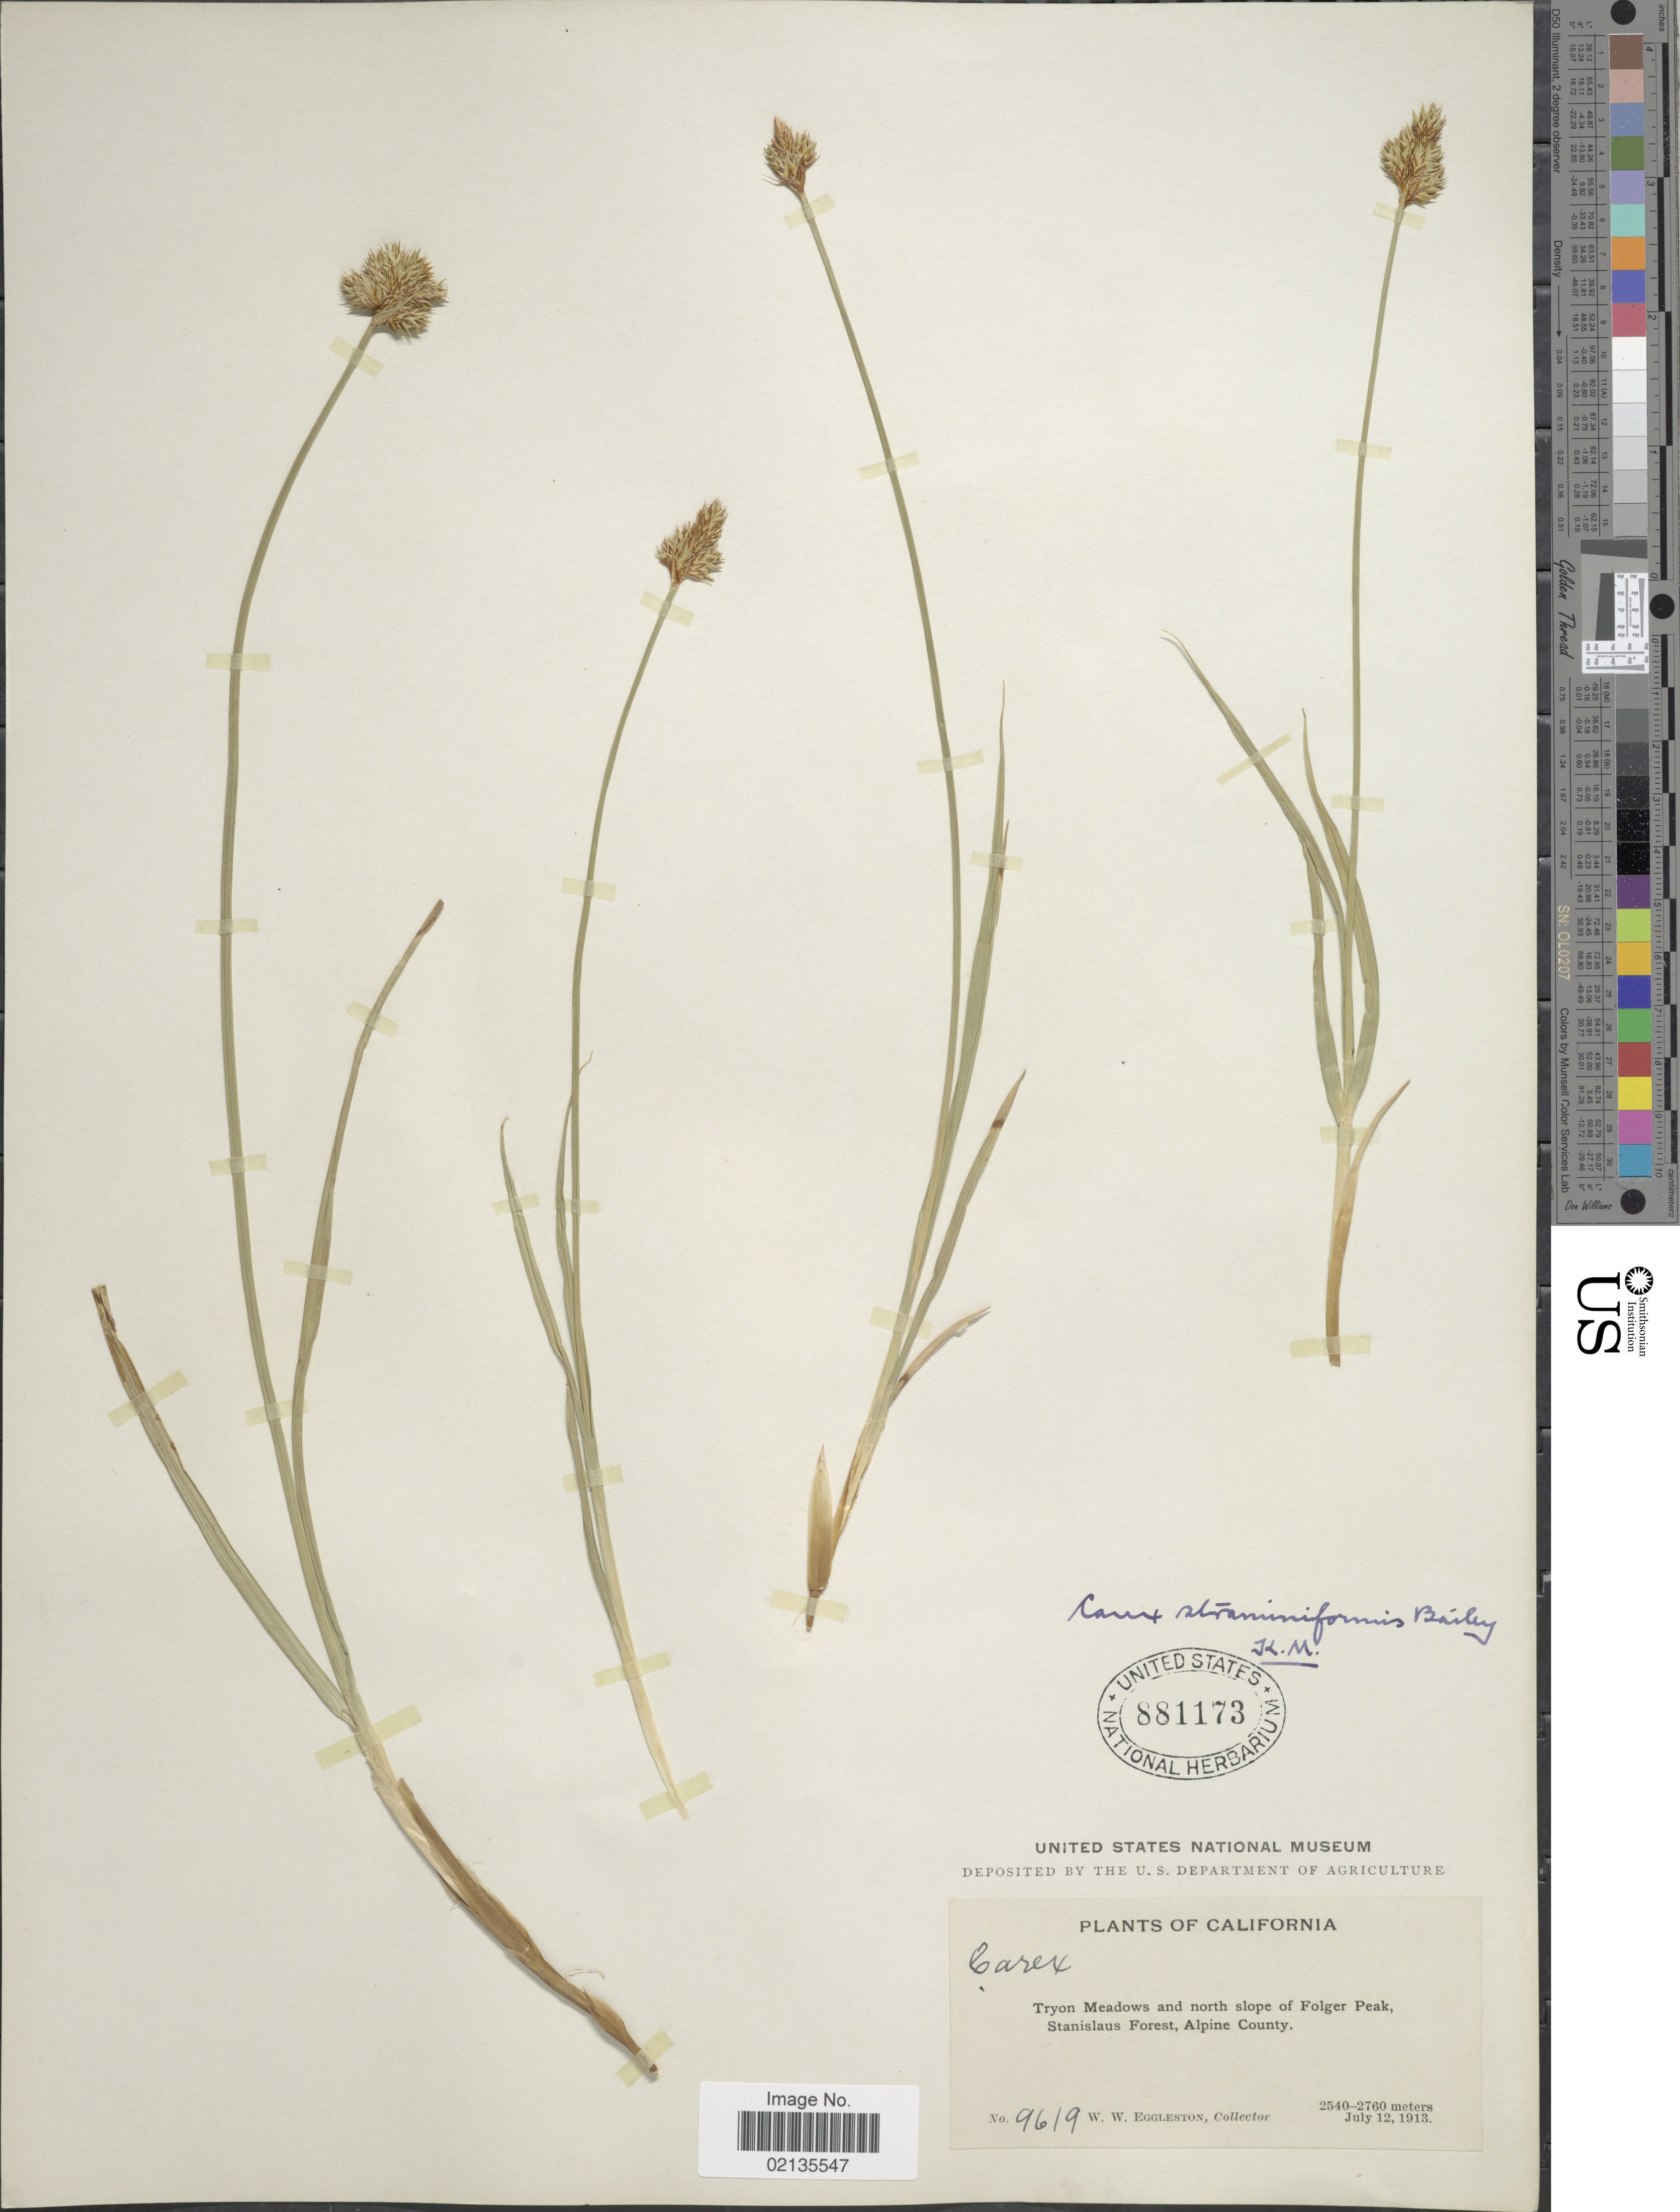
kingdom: Plantae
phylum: Tracheophyta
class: Liliopsida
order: Poales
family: Cyperaceae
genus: Carex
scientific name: Carex straminiformis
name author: L.H. Bailey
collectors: W. W. Eggleston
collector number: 9619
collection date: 1913-07-12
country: United States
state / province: California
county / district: Alpine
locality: Tryon Meadows and north slope of Folger Peak, Stanislaus Forest, Alpine County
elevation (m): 2540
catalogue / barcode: US 881173